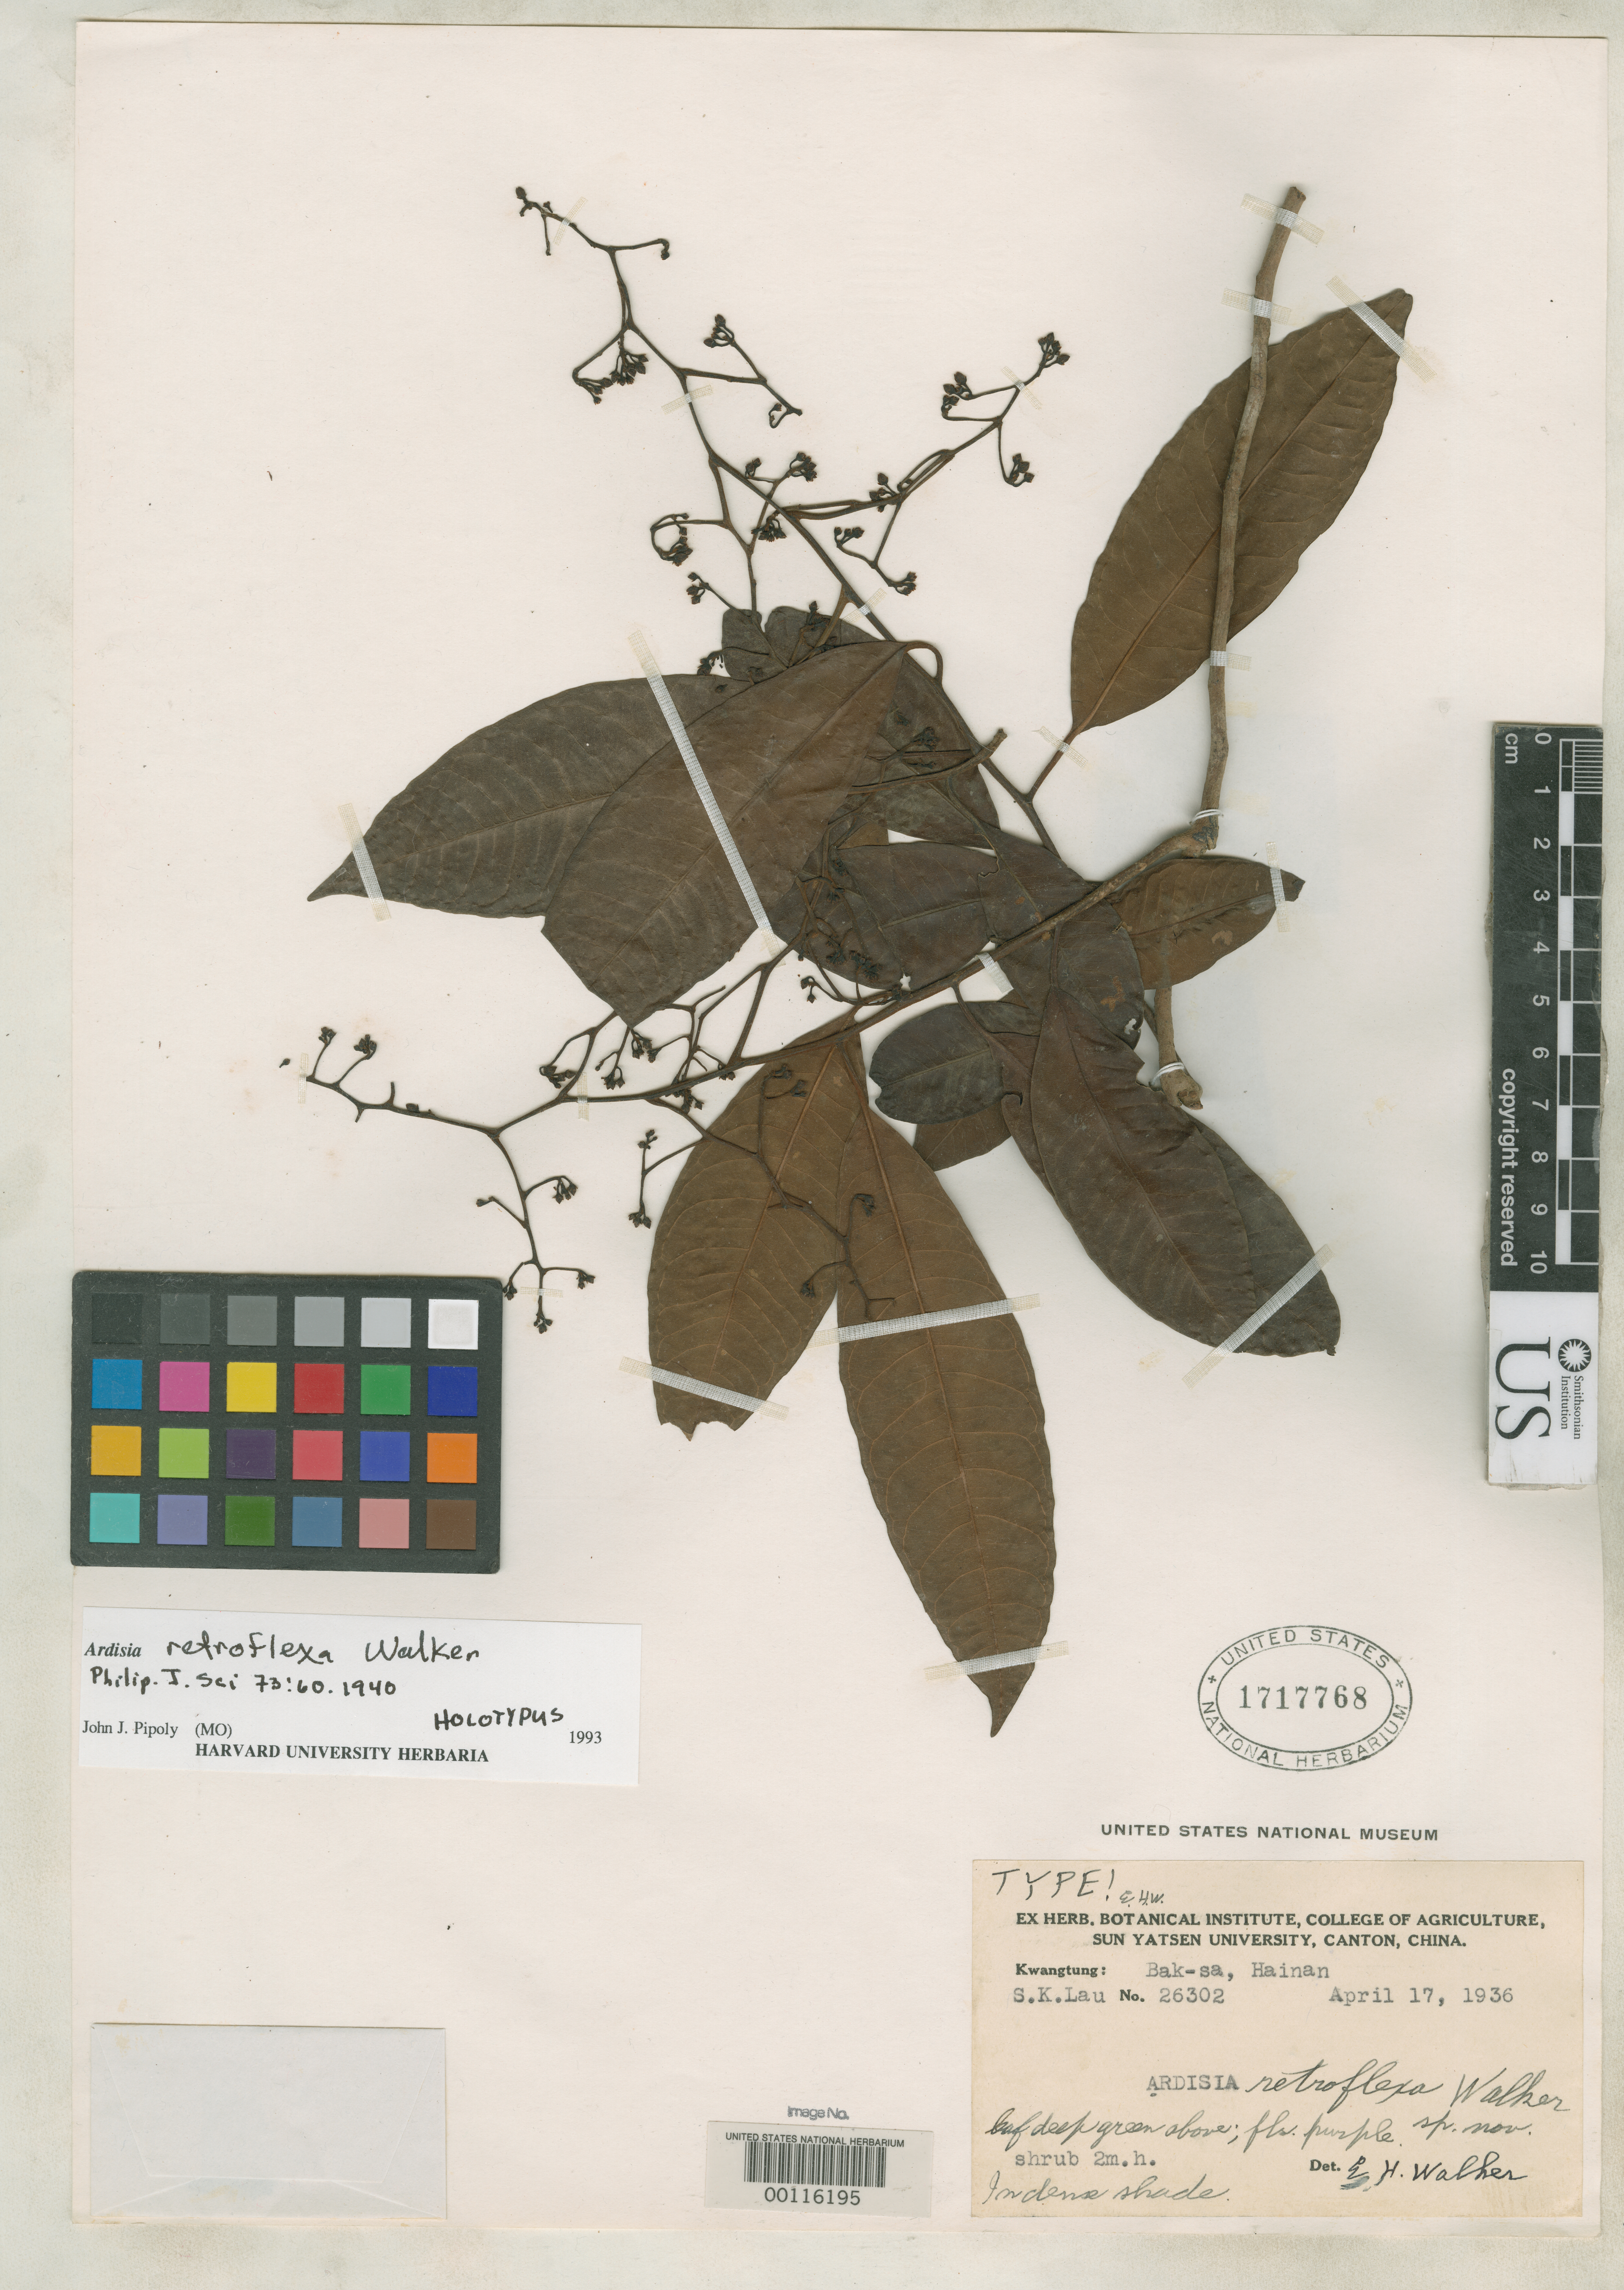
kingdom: Plantae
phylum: Tracheophyta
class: Magnoliopsida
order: Ericales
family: Primulaceae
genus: Ardisia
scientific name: Ardisia retroflexa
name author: E. Walker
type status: Holotype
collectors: S. K. Lau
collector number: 26302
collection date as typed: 17 Apr 1936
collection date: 1936-04-17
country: China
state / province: Hainan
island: Hainan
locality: Bak-sa.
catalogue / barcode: US 1717768